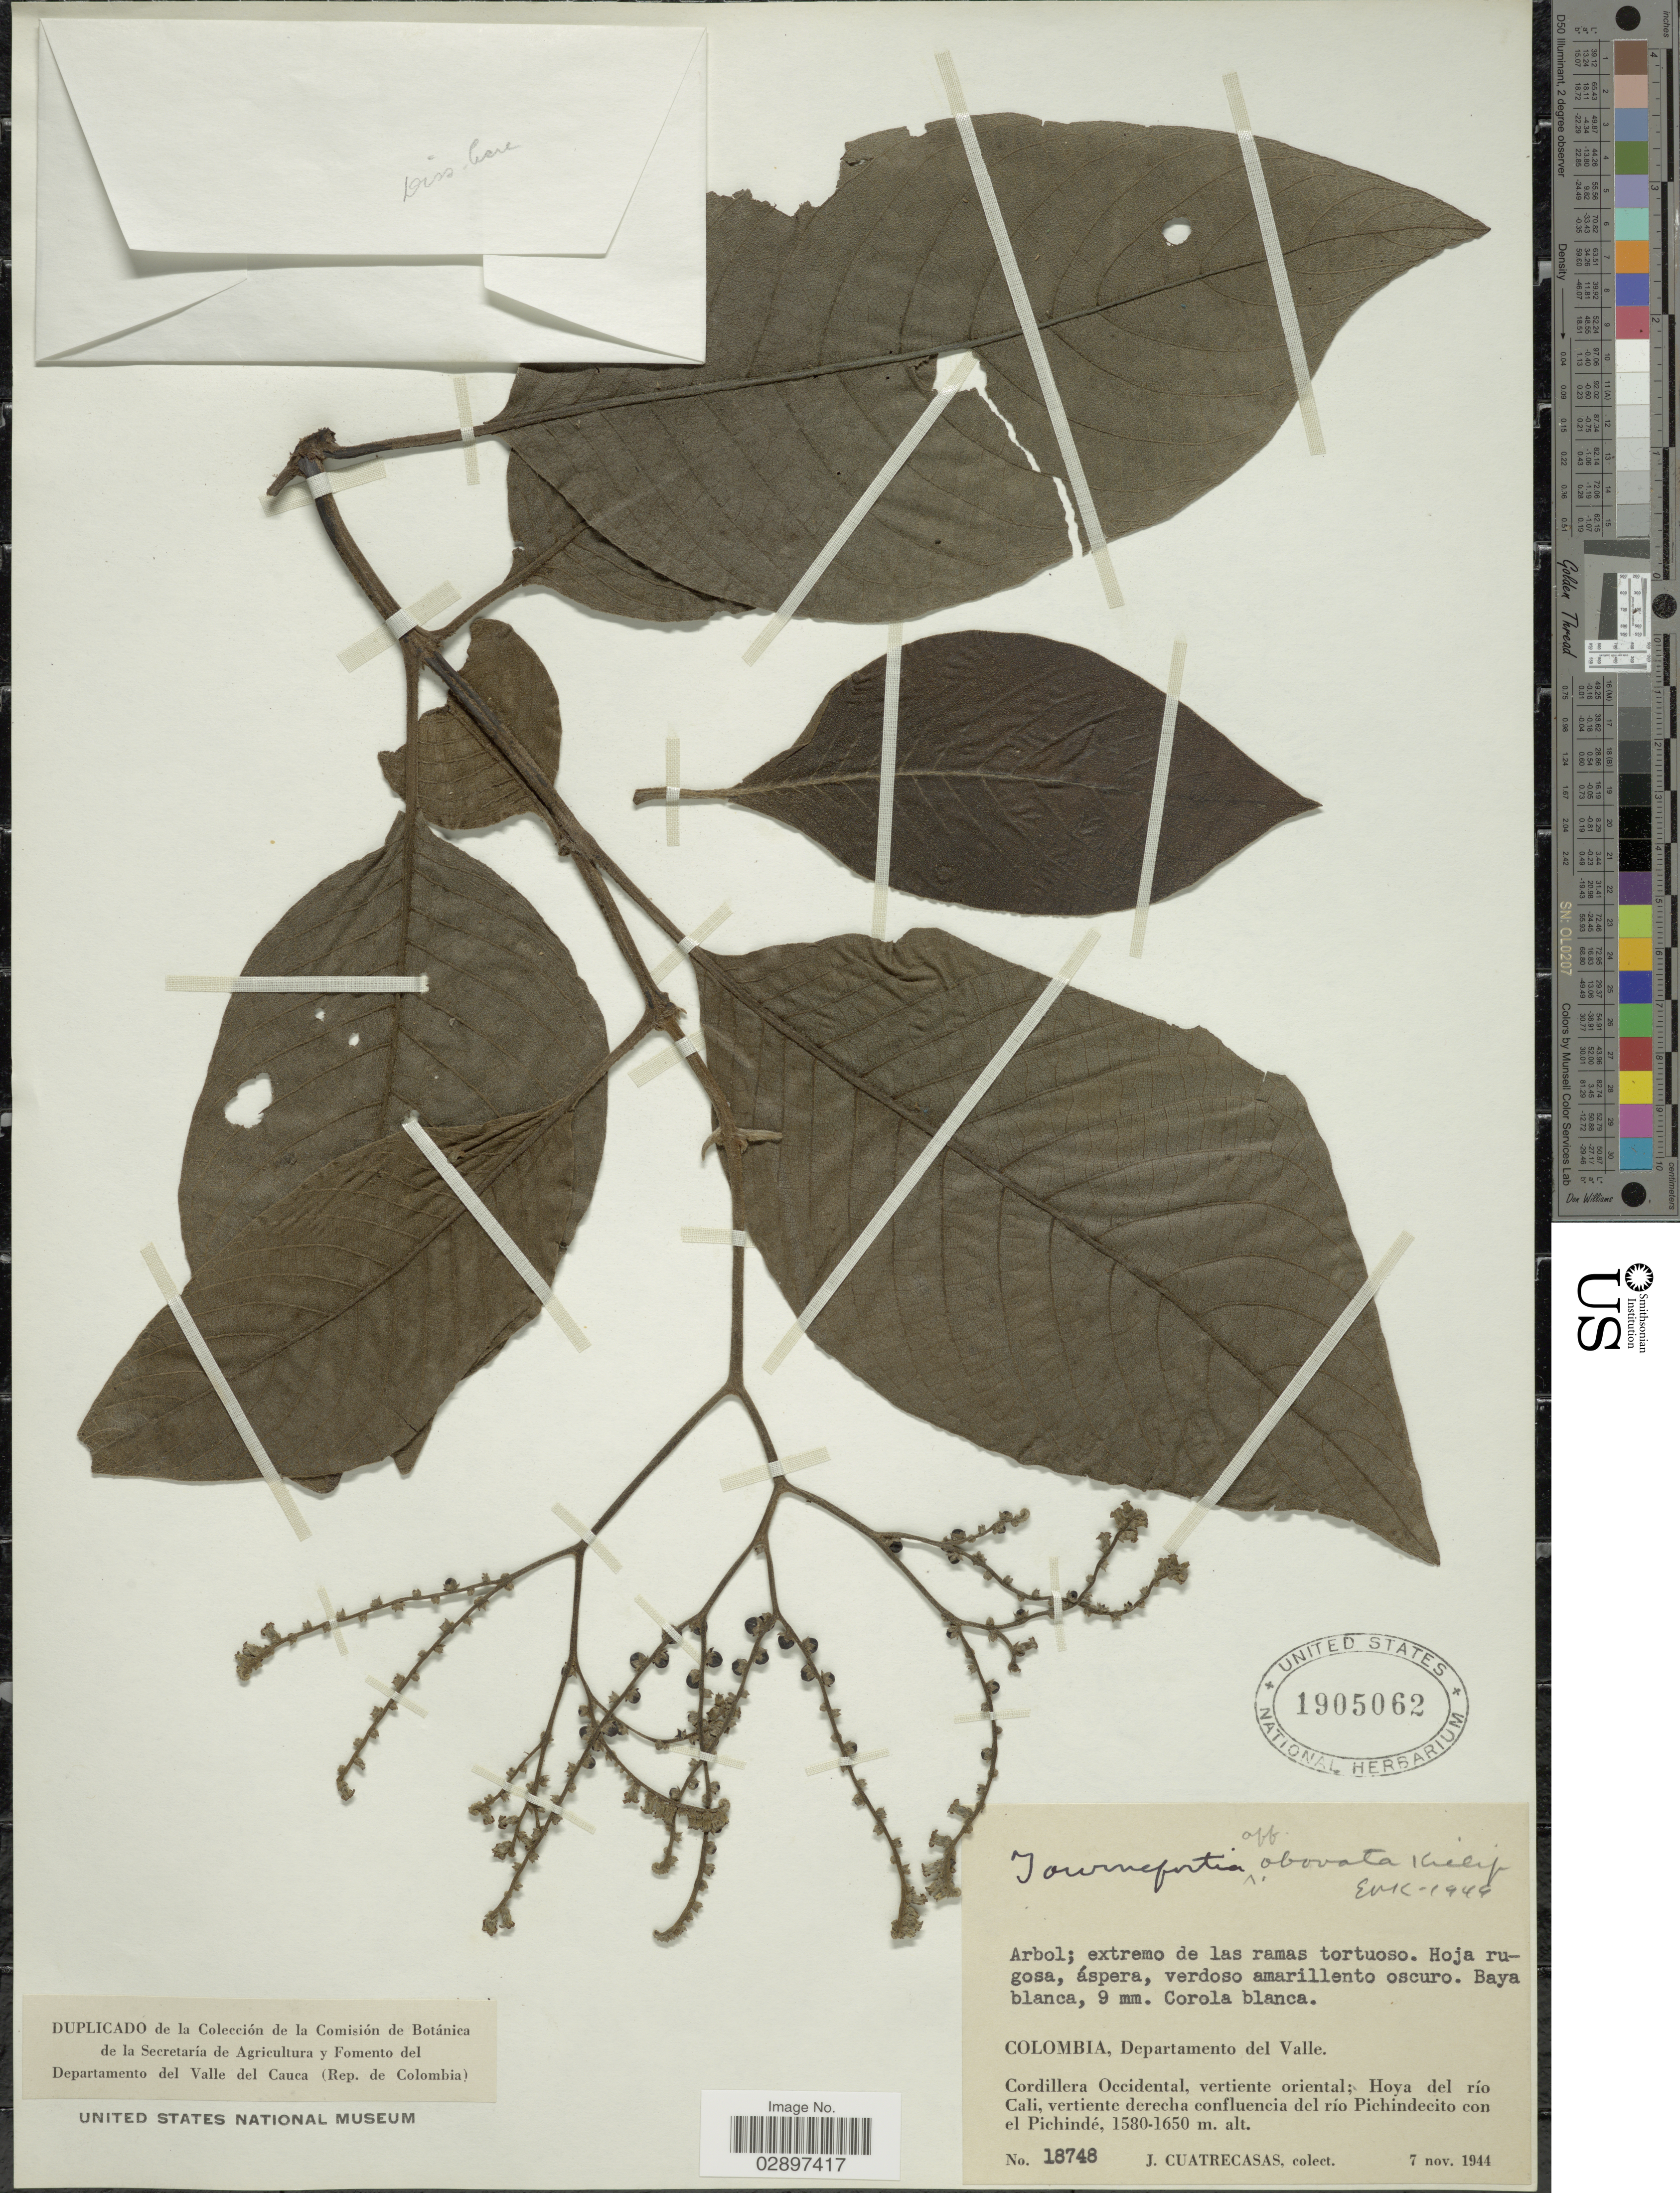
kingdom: Plantae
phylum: Tracheophyta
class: Magnoliopsida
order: Boraginales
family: Heliotropiaceae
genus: Tournefortia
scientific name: Tournefortia obovata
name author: Killip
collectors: J. Cuatrecasas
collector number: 18748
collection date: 1944-11-07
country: Colombia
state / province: Valle del Cauca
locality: Colombia, Departamento del Valle. Cordillera Occidental, vertiente oriental; Hoya del río Cali, vertiente derecha confluencia del río Pichindecito con el Pichindé.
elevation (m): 1580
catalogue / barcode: US 1905062